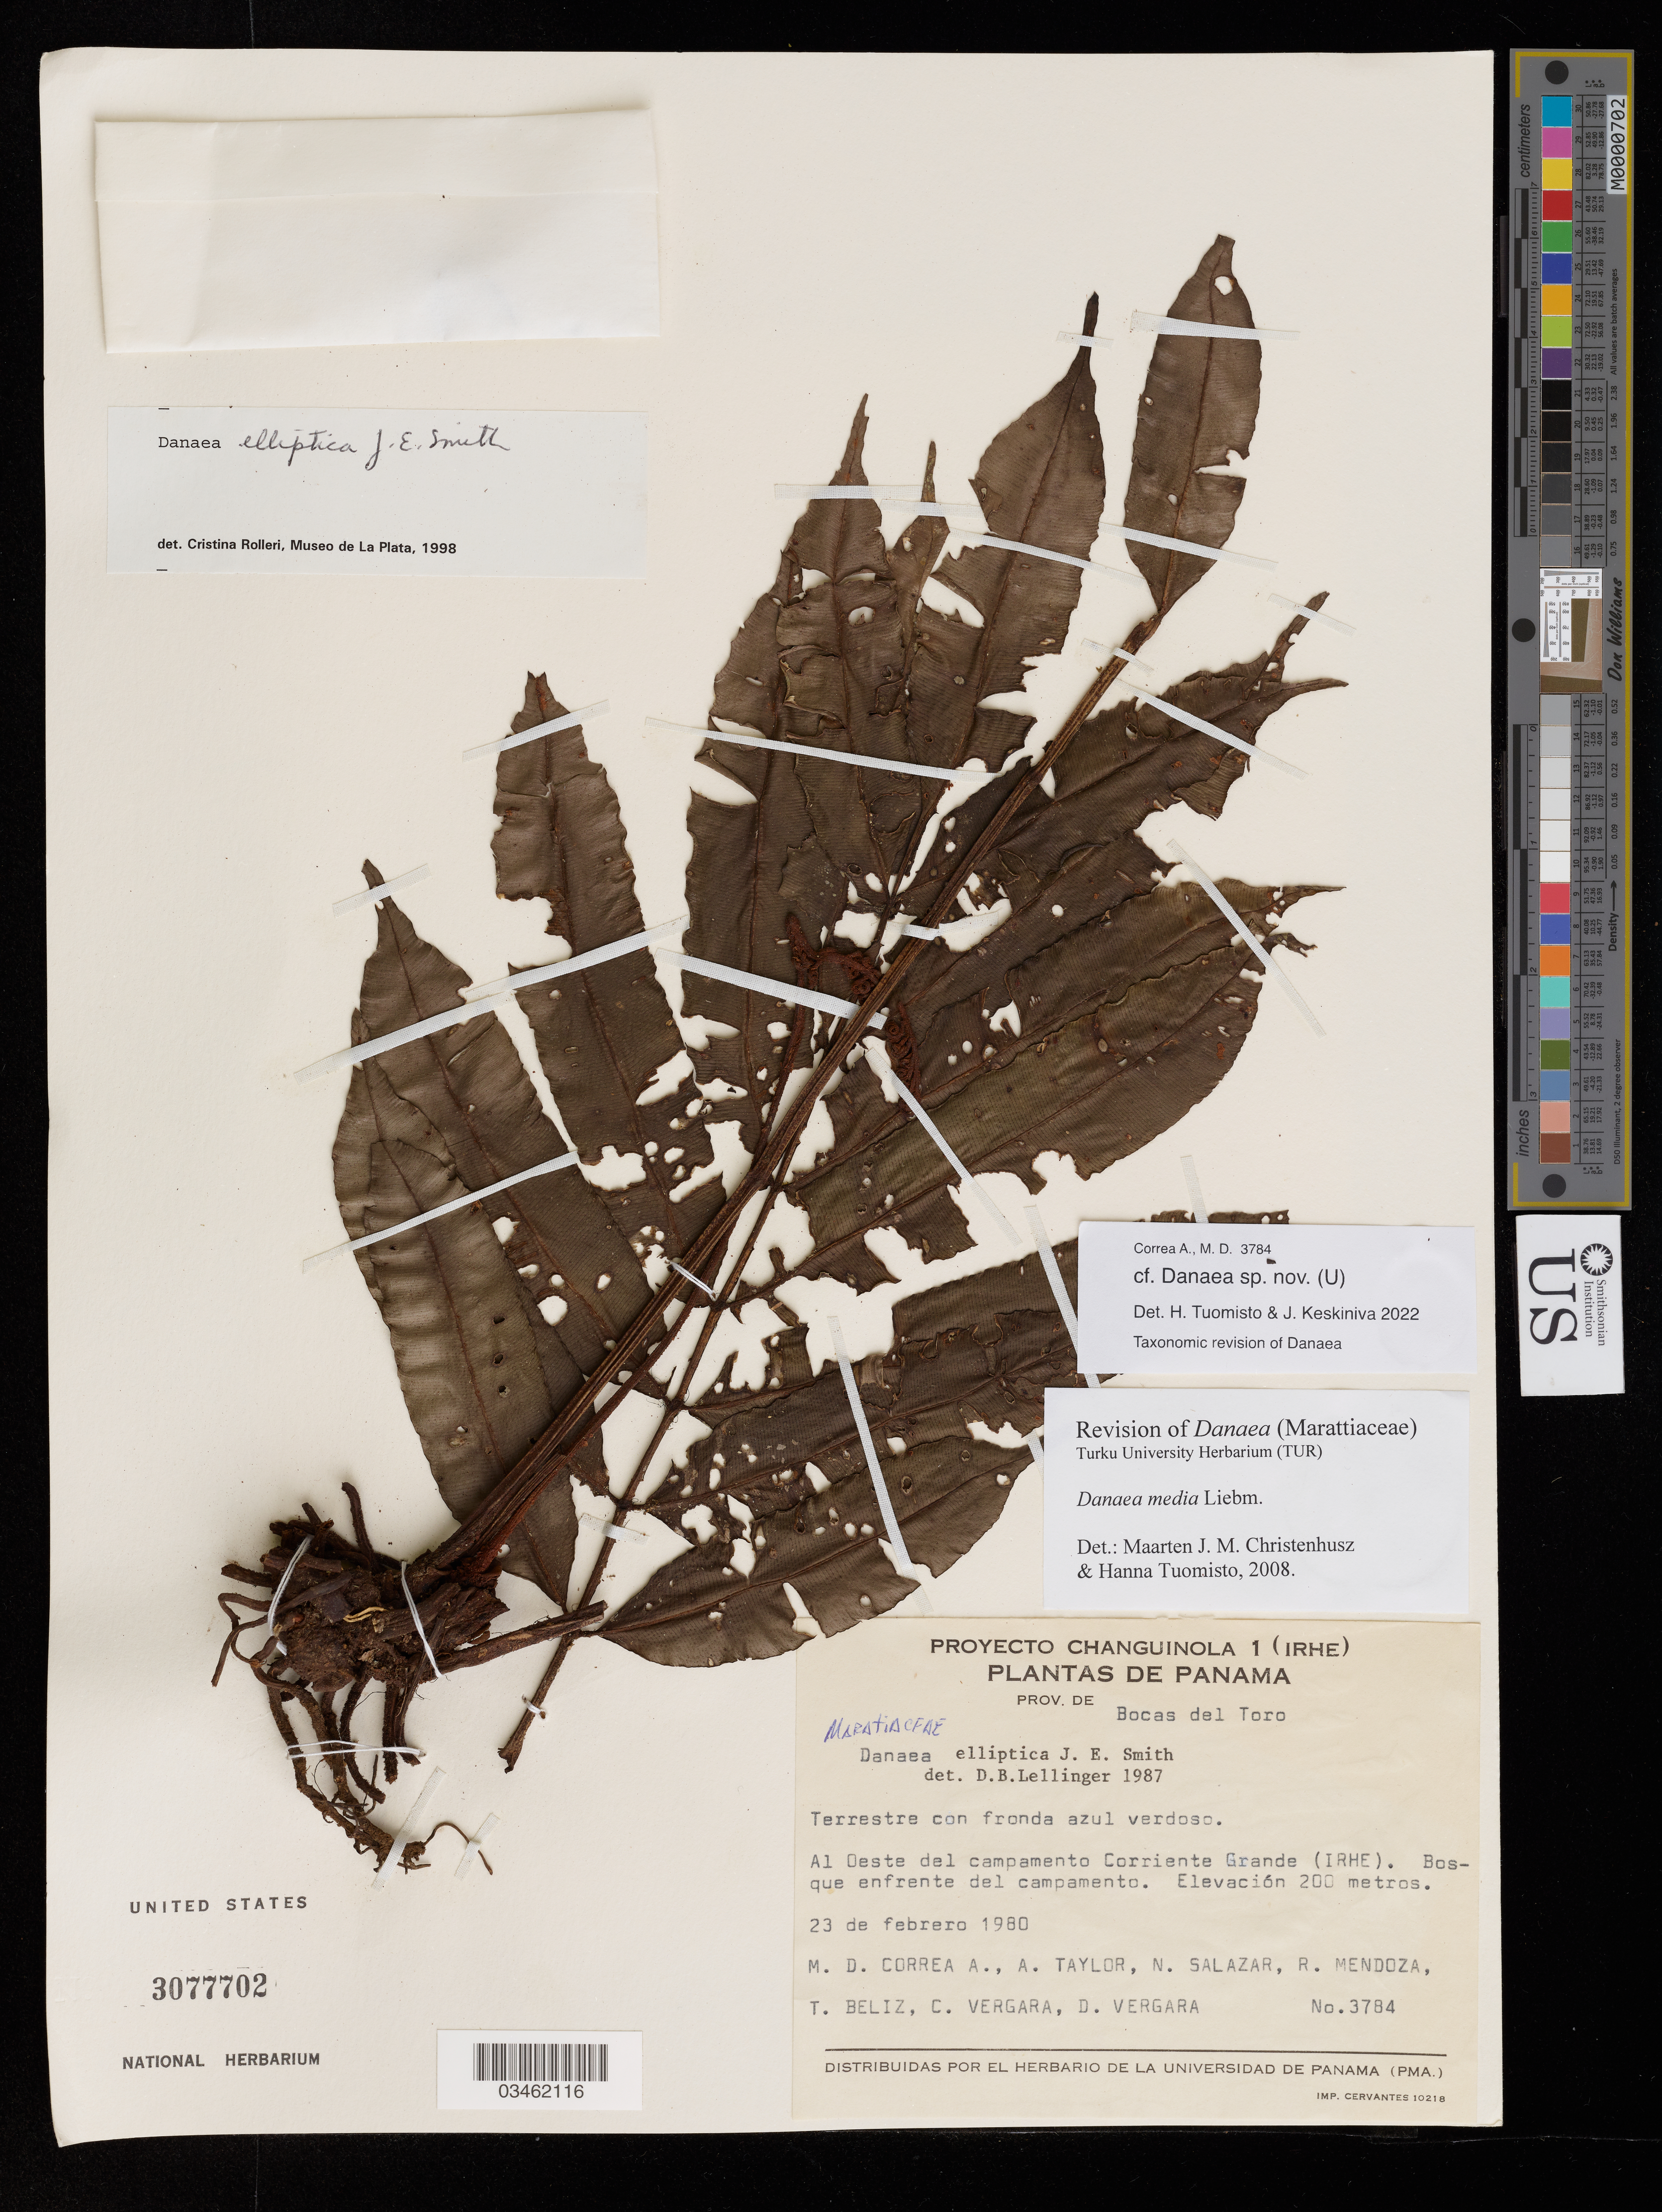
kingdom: Plantae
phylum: Tracheophyta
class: Polypodiopsida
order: Marattiales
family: Marattiaceae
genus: Danaea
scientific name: Danaea sp.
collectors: M. Correa A, A. Taylor, N. Salazar, R. Mendoza & et al.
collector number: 3784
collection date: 1980-02-23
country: Panama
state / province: Bocas del Toro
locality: Al Oeste del campamento Corriente Grande (IRHE). Bosque enfrente del campamento.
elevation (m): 200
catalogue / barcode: US 3077702